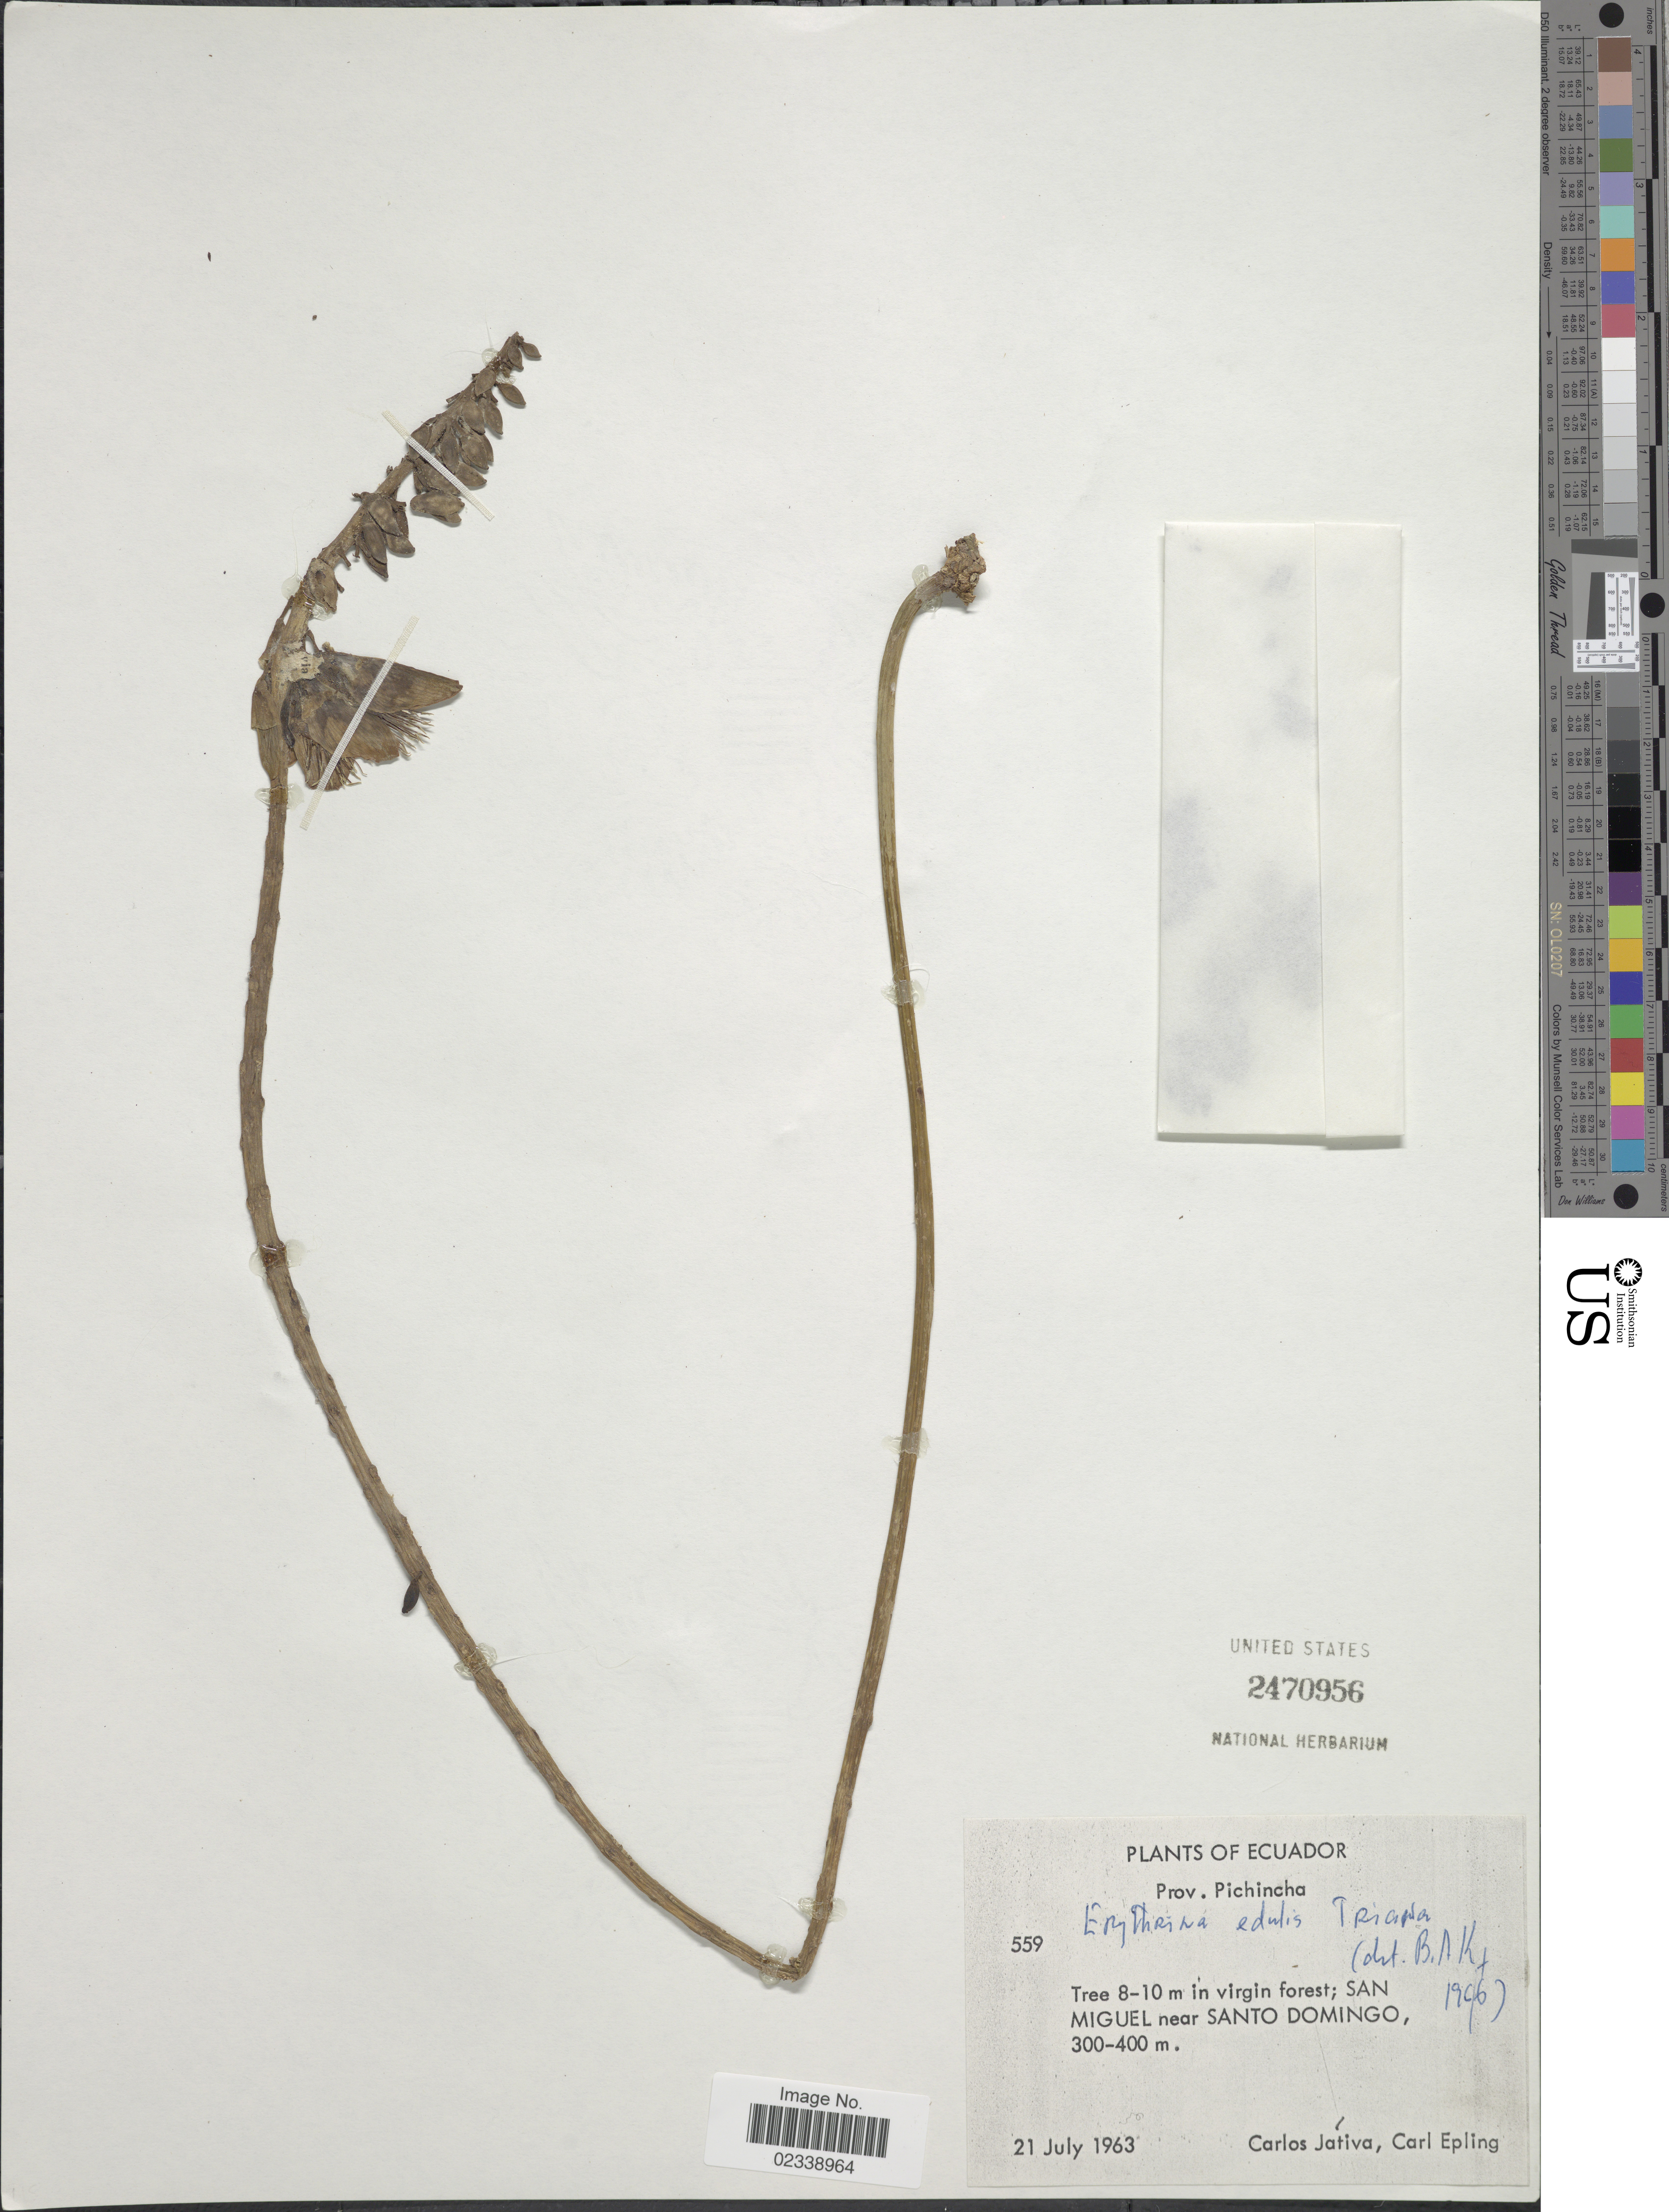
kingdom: Plantae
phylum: Tracheophyta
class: Magnoliopsida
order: Fabales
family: Fabaceae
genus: Erythrina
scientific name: Erythrina edulis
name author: Triana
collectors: C. D. Játiva & C. C. Epling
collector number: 559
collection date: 1963-07-21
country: Ecuador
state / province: Pichincha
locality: San Miguel near Santo Domingo.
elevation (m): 300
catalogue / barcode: US 2470956